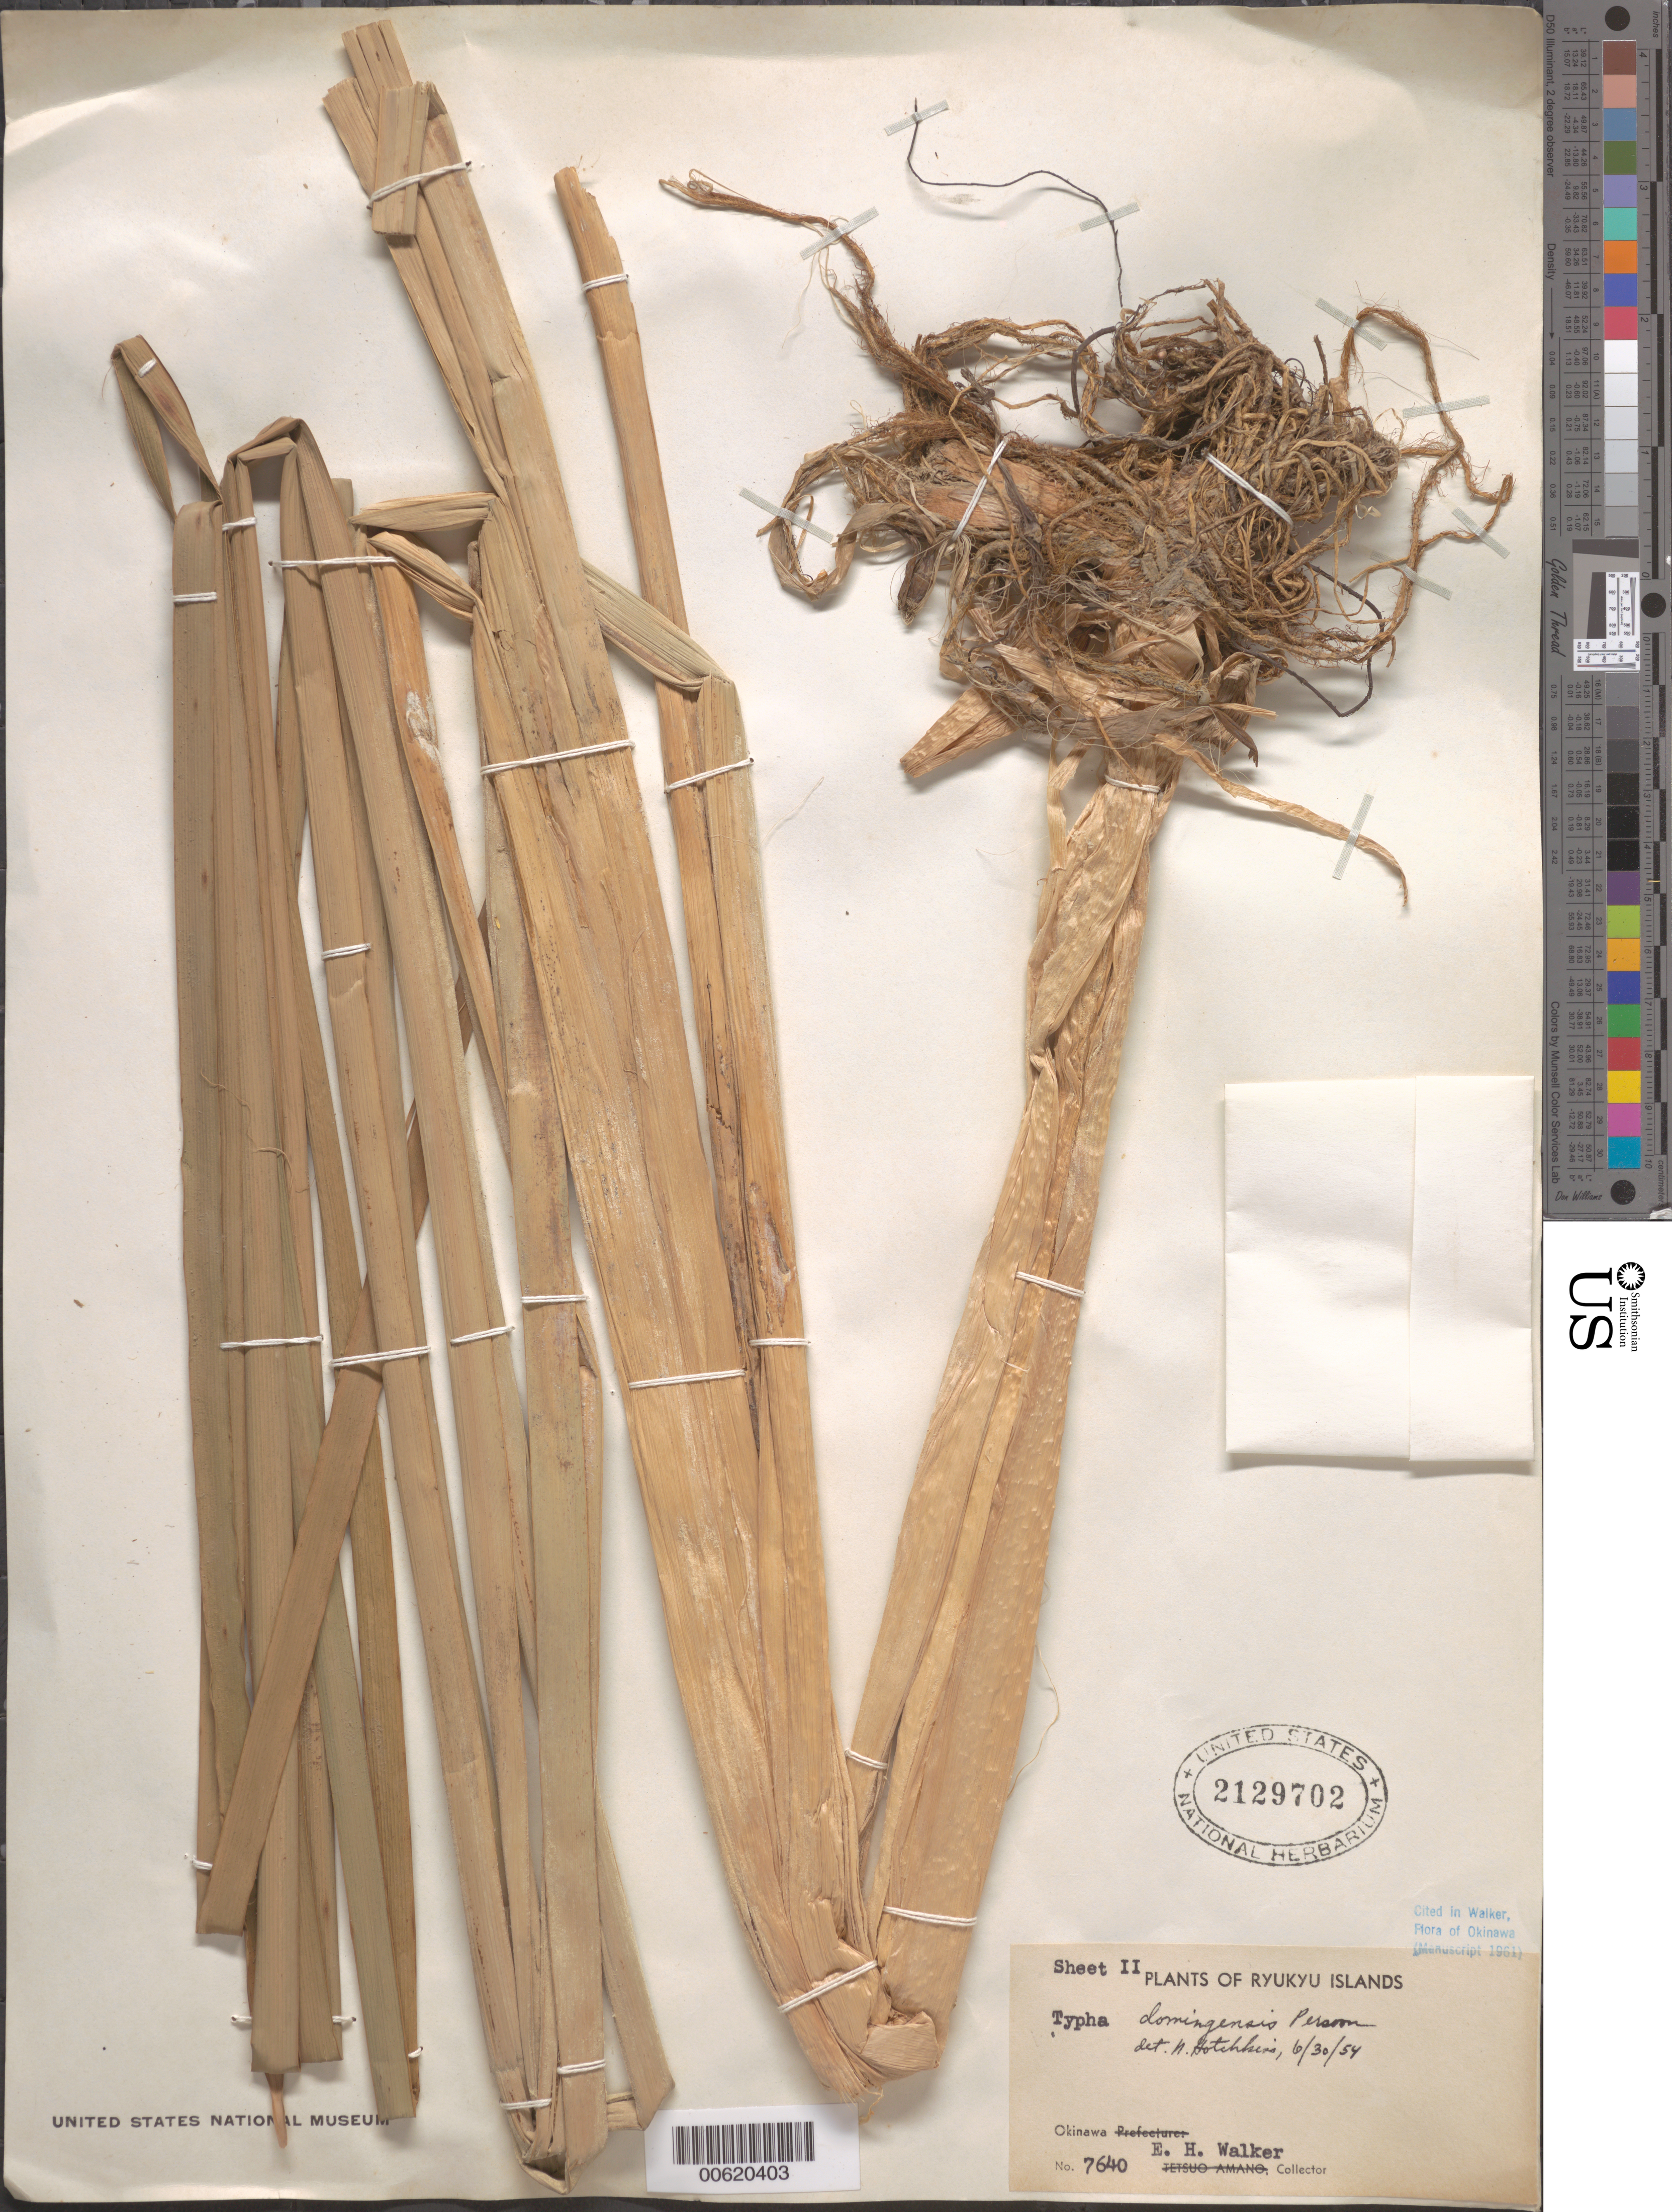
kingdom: Plantae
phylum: Tracheophyta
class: Liliopsida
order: Poales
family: Typhaceae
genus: Typha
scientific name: Typha domingensis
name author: Pers.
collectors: E. H. Walker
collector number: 7640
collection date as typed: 10 Dec 1953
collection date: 1953-12-10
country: Japan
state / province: Okinawa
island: Okinawa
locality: Near Saion Forest Nursey, Naha [Okinawa Is.]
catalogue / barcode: US 2129702